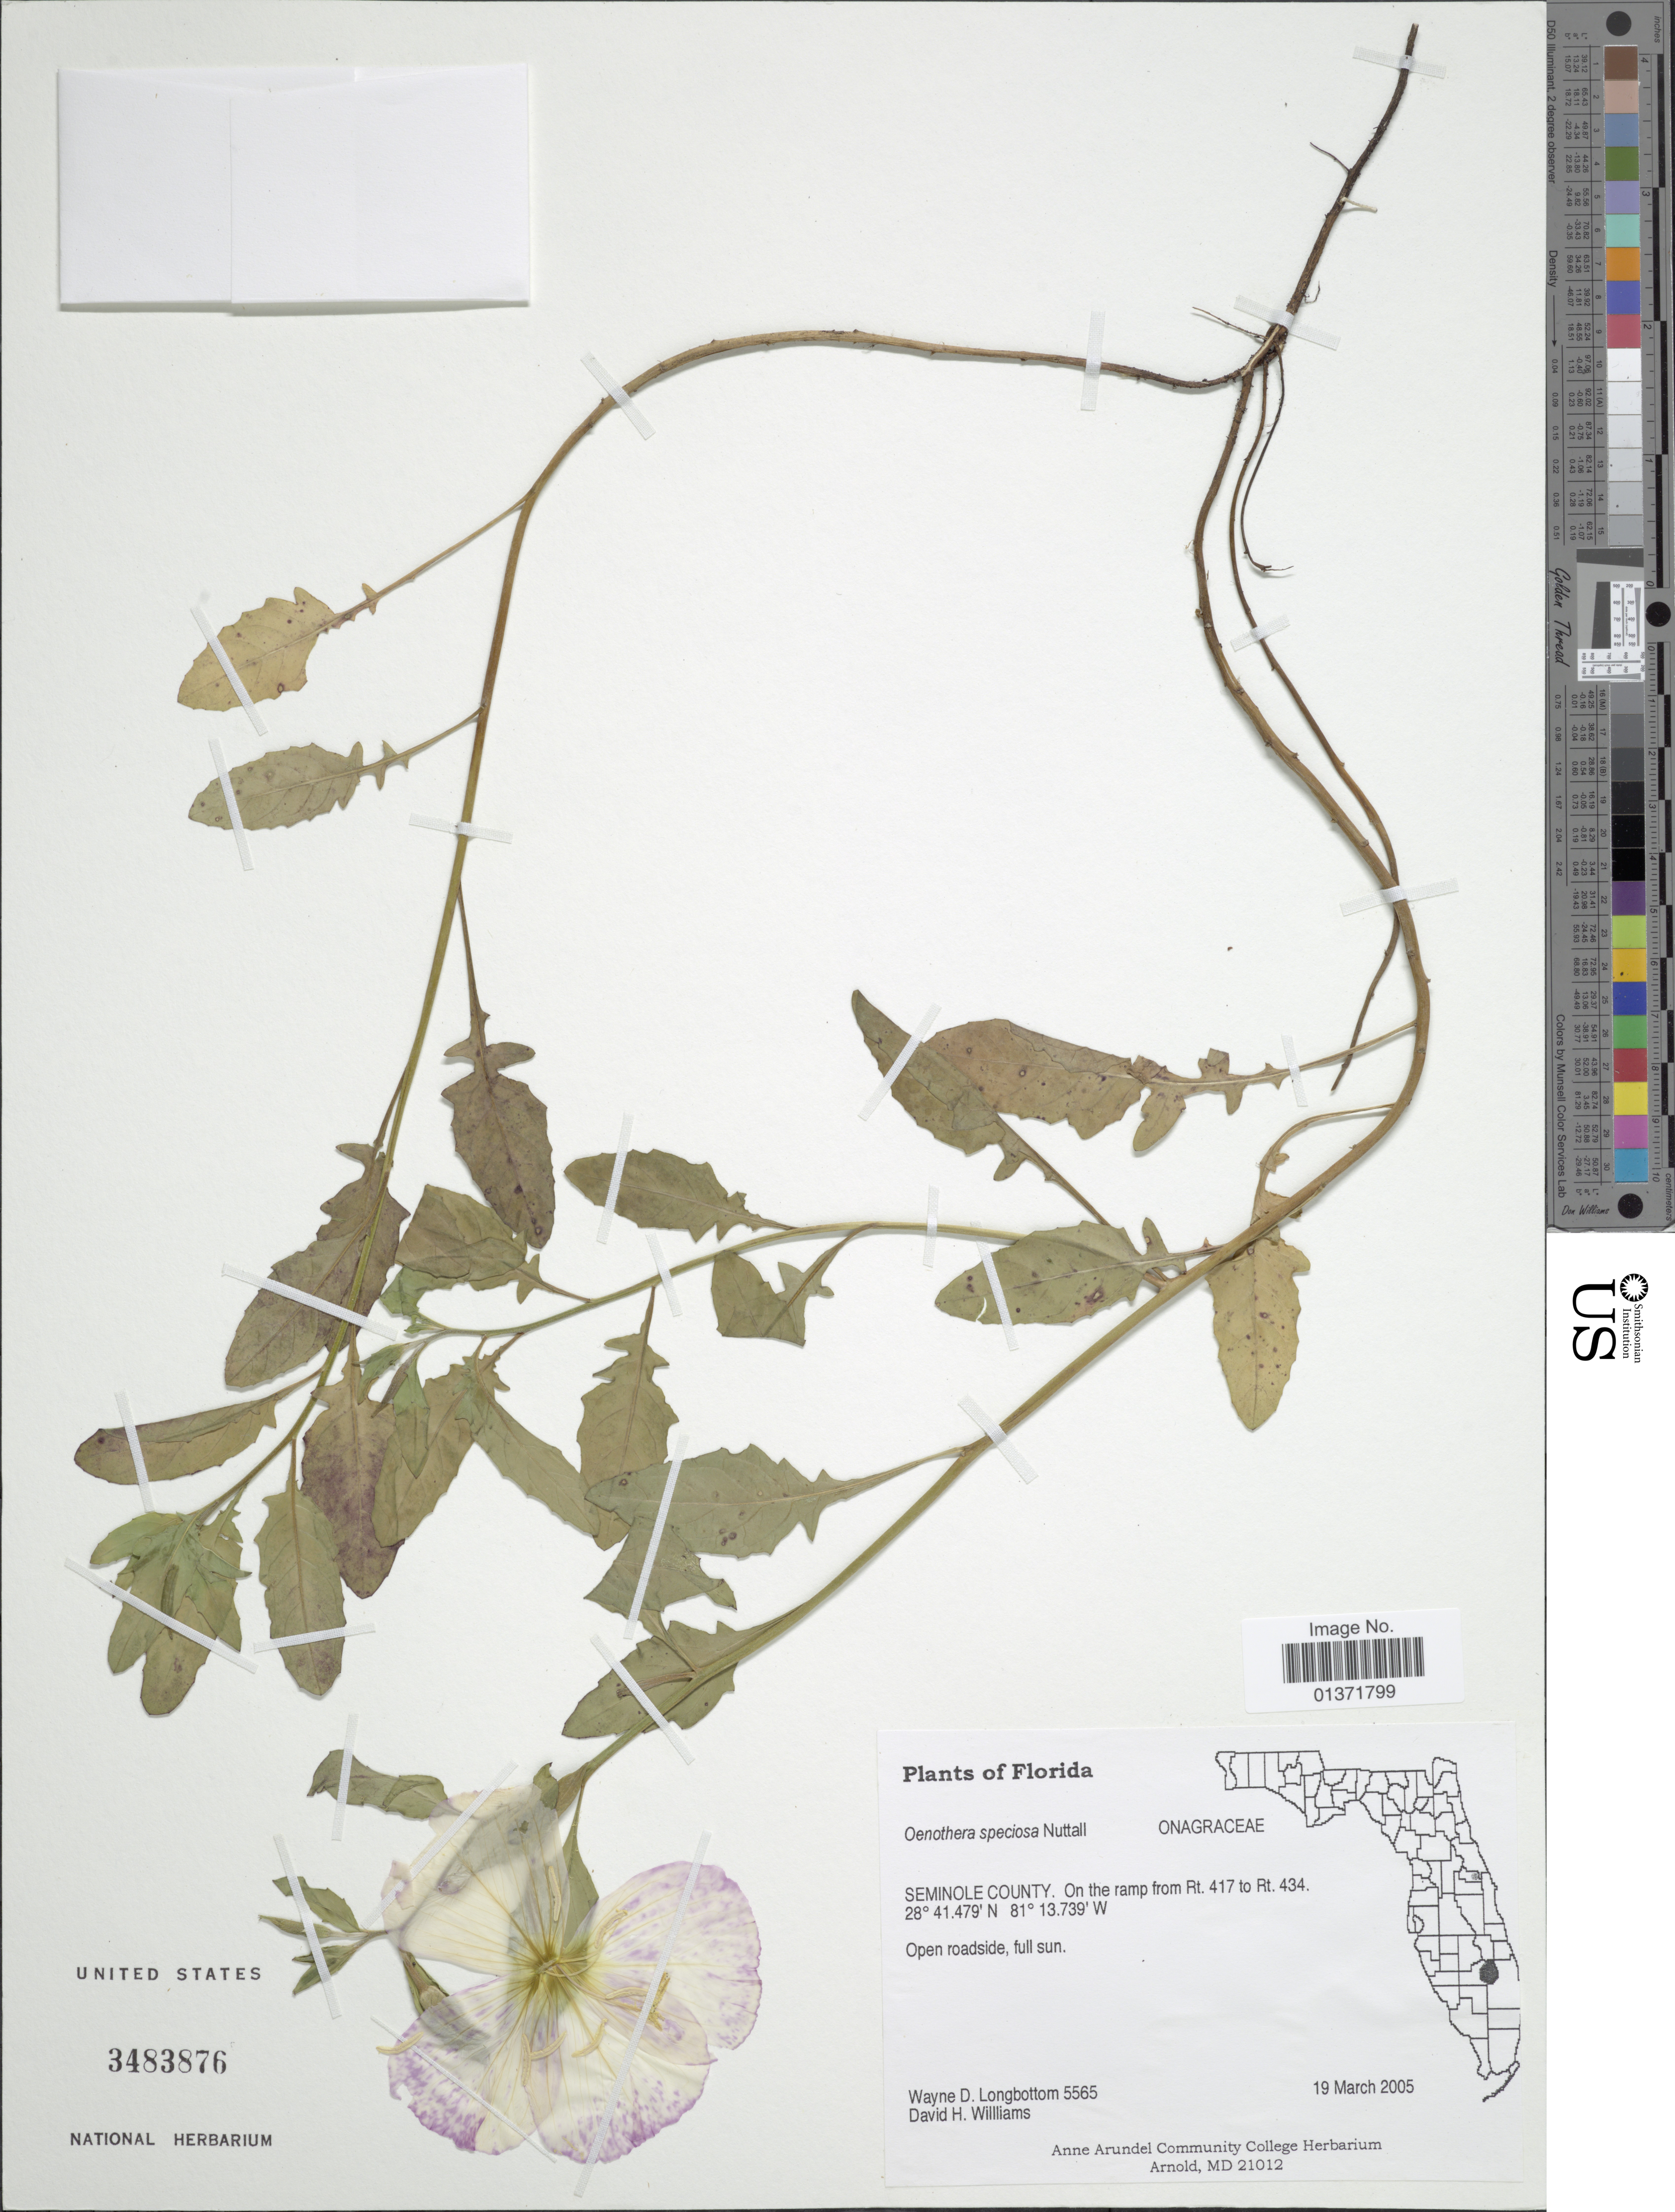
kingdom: Plantae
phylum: Tracheophyta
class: Magnoliopsida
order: Myrtales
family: Onagraceae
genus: Oenothera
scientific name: Oenothera speciosa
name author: Nutt.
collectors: W. D. Longbottom & D. H. Williams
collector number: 5565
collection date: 2005-03-19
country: United States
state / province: Florida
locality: Florida, Seminole County, on the ramp from Rt. 417 to Rt. 434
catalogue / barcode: US 3483876